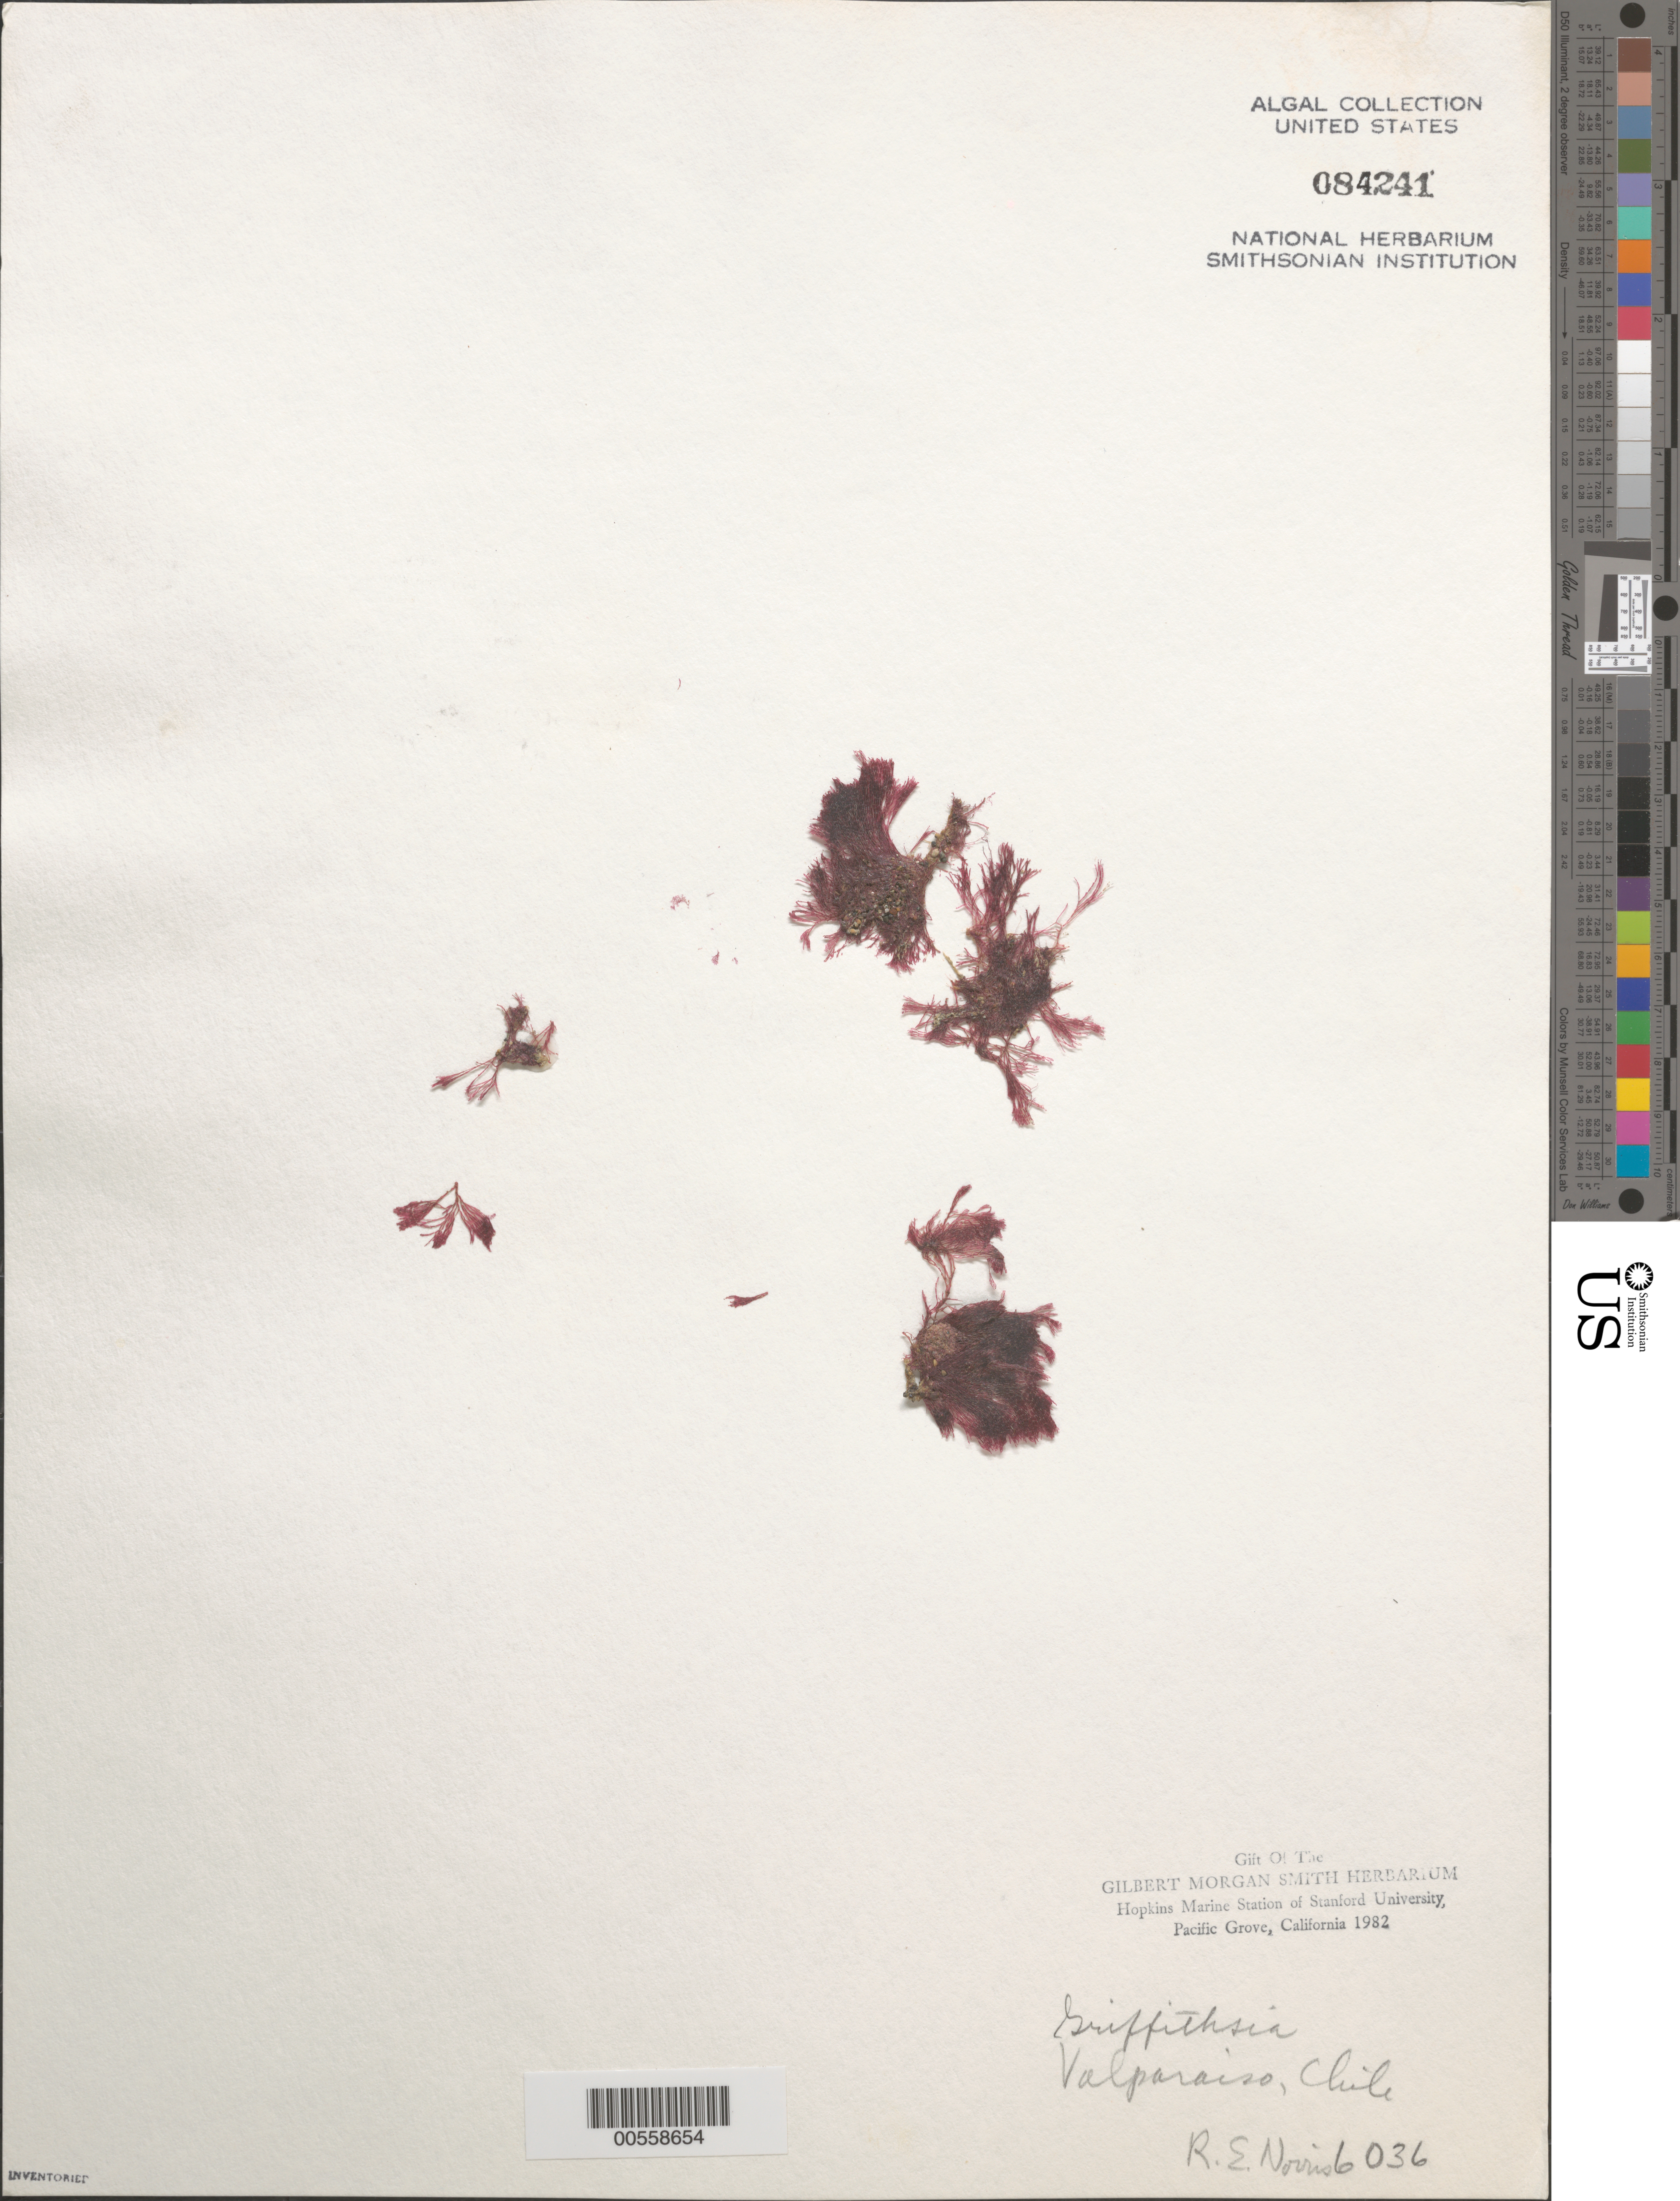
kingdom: Plantae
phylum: Rhodophyta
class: Florideophyceae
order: Ceramiales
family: Wrangeliaceae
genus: Griffithsia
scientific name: Griffithsia sp.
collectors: R. E. Norris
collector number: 6036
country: Chile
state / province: Valparaíso (V)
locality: Valparaiso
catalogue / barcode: US 84241